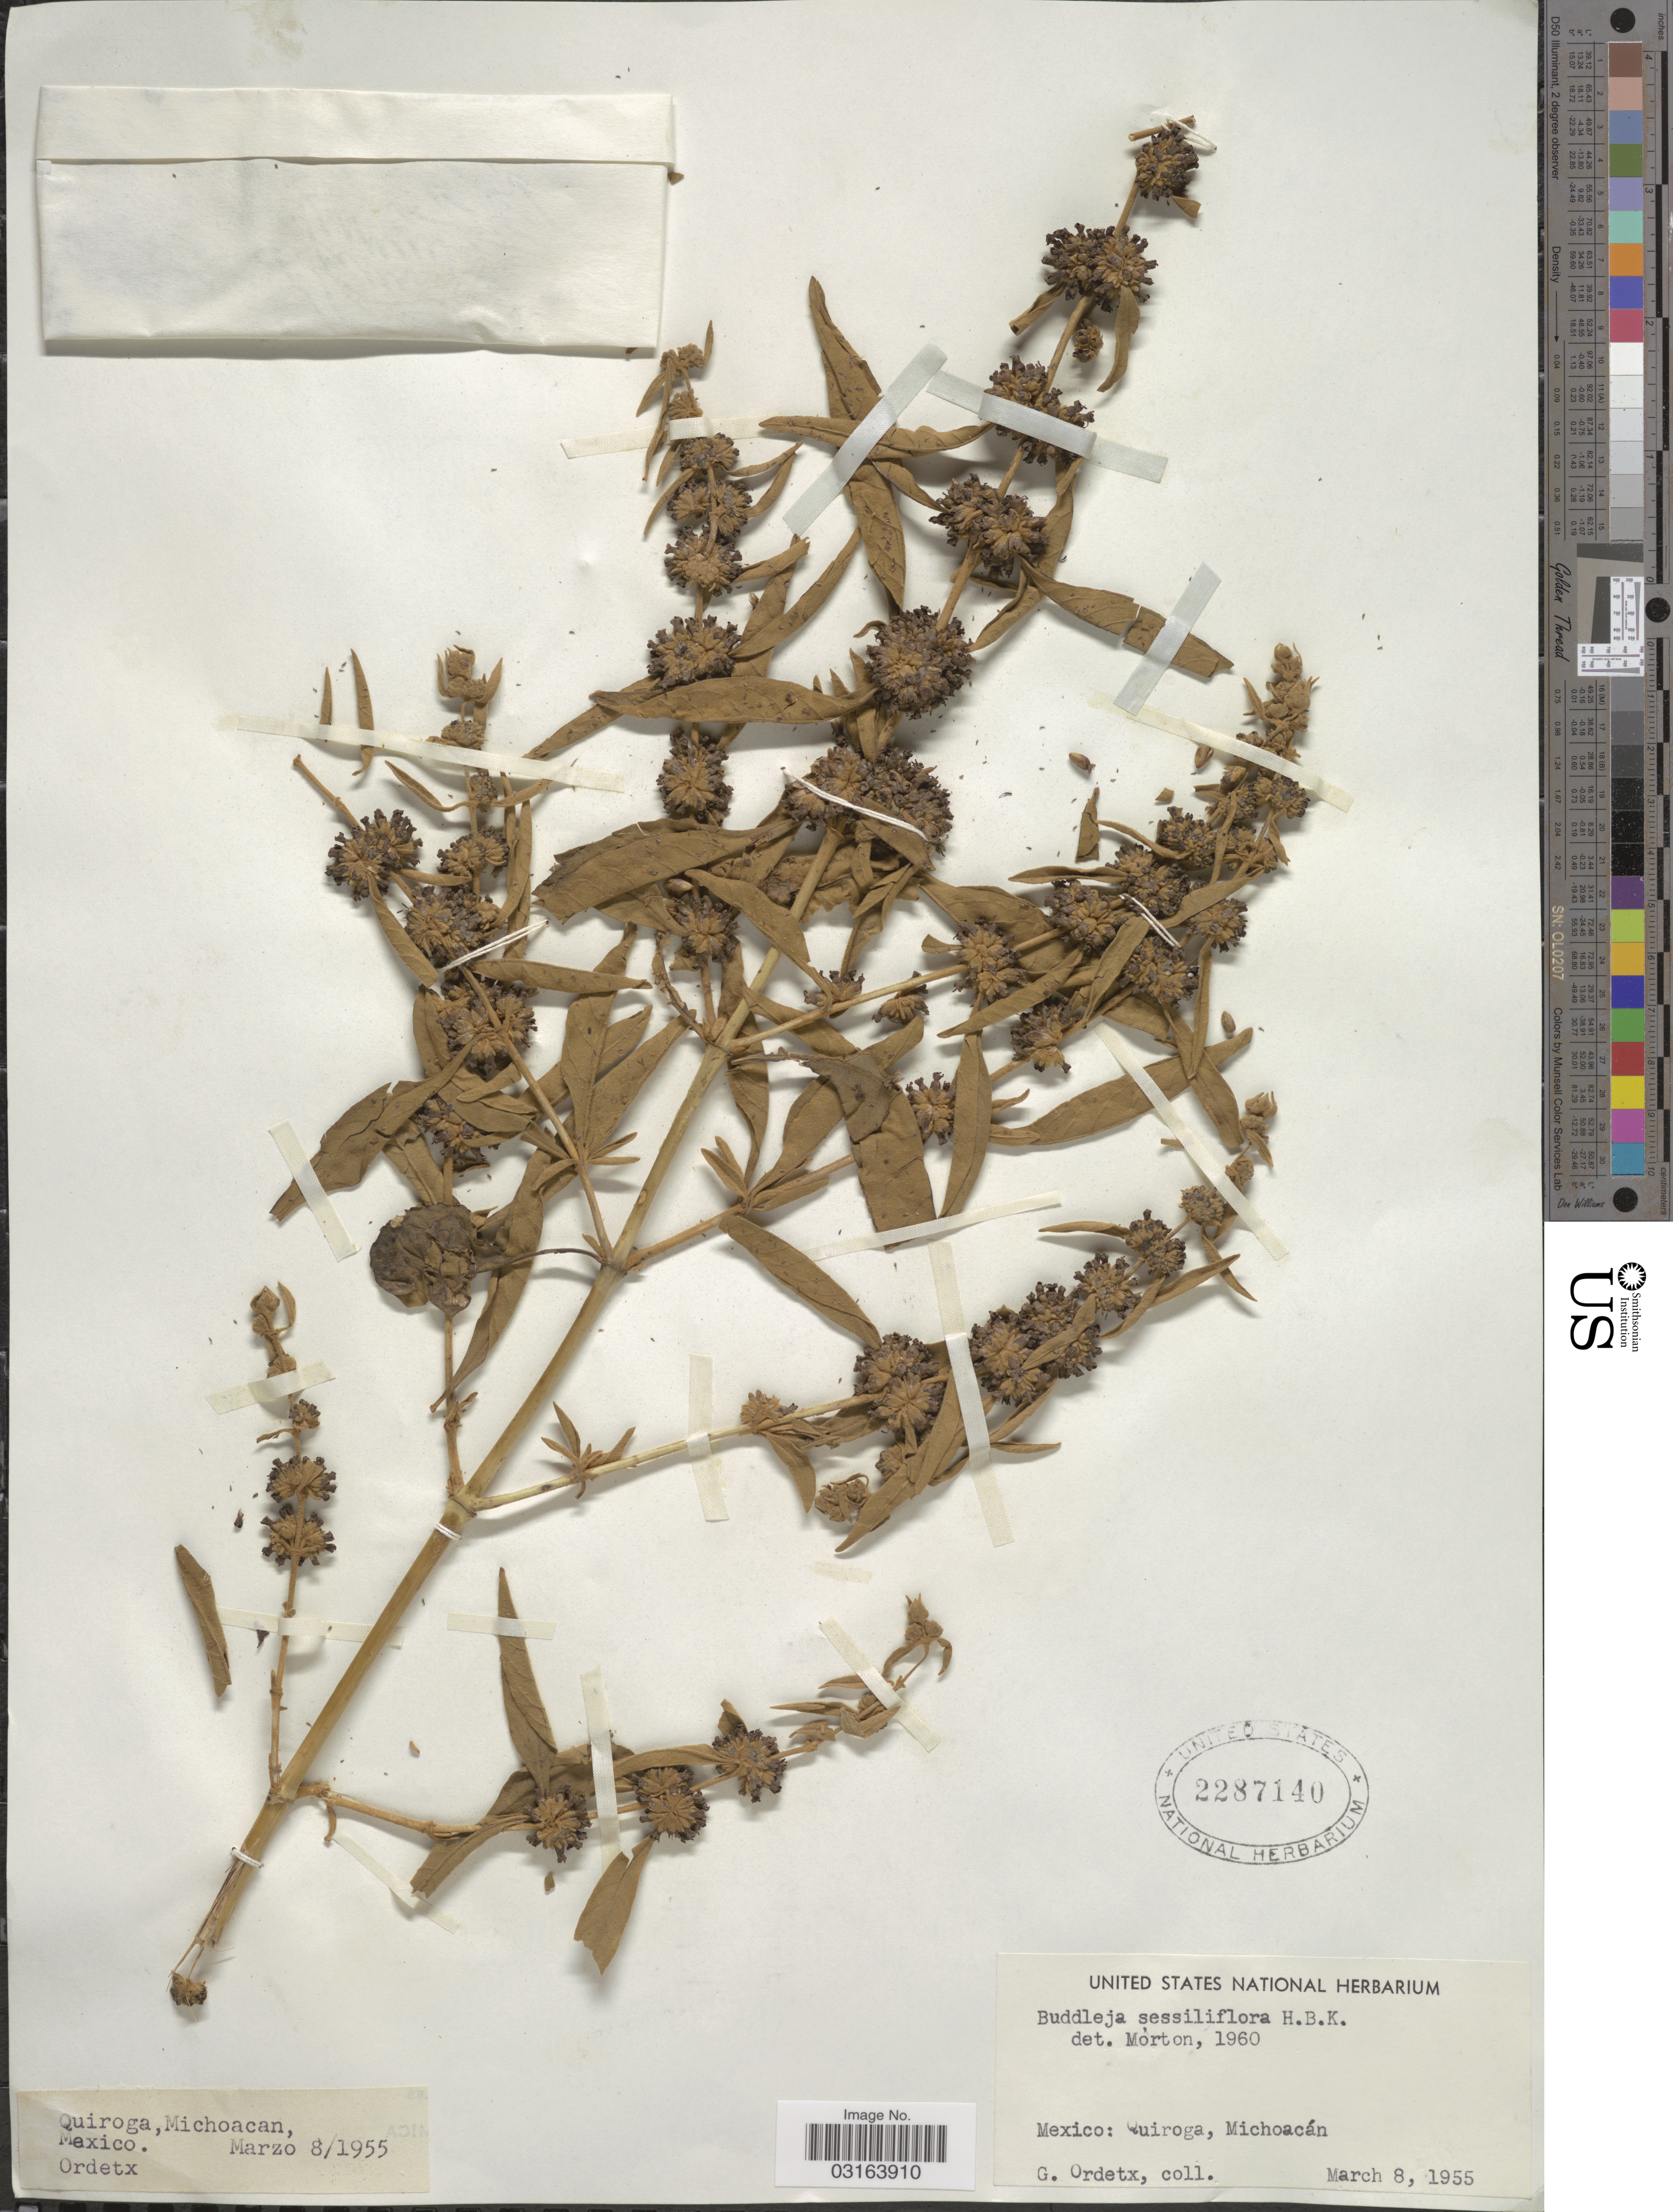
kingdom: Plantae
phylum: Tracheophyta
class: Magnoliopsida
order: Lamiales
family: Scrophulariaceae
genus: Buddleja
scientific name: Buddleja sessiliflora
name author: Kunth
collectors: Ordetx, G.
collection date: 1955-03-08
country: Mexico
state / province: Michoacán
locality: Quiroga.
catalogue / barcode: US 2287140